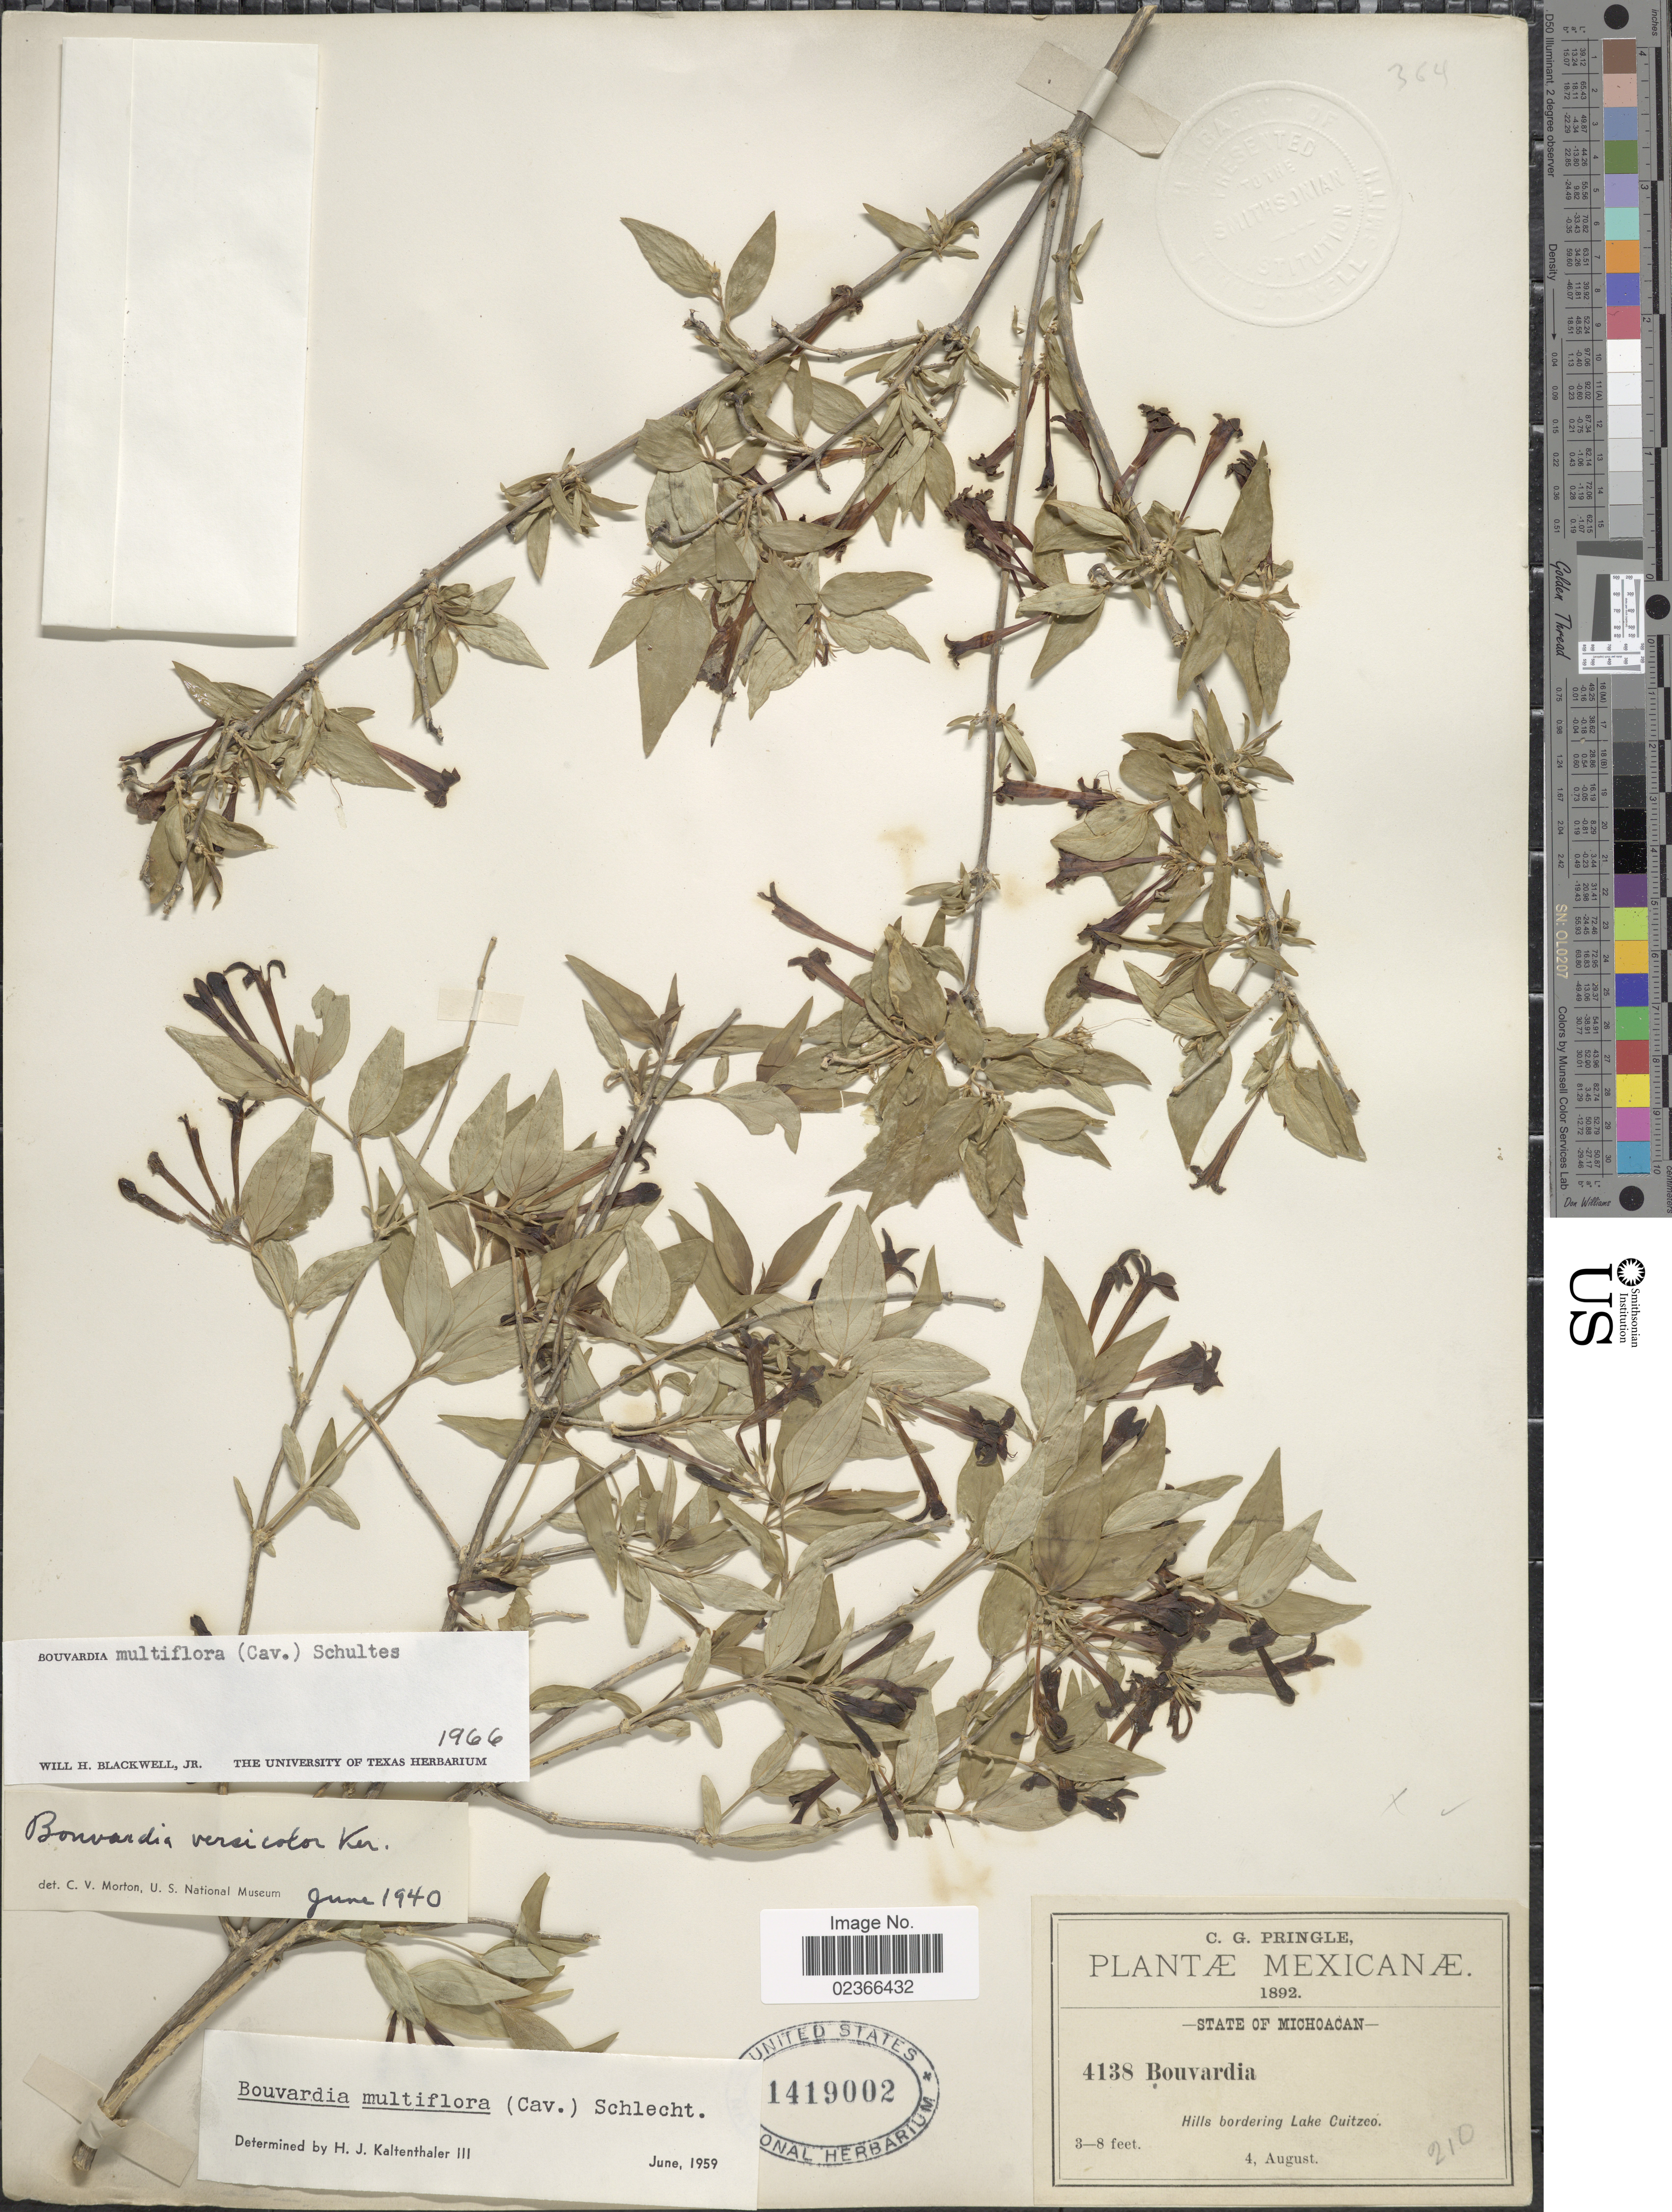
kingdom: Plantae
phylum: Tracheophyta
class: Magnoliopsida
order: Gentianales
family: Rubiaceae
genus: Bouvardia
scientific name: Bouvardia multiflora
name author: (Cav.) Schult.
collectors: C. G. Pringle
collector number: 4138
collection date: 1892-08-04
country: Mexico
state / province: Michoacán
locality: Hills bordering Lake Cuitzco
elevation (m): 1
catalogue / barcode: US 1419002